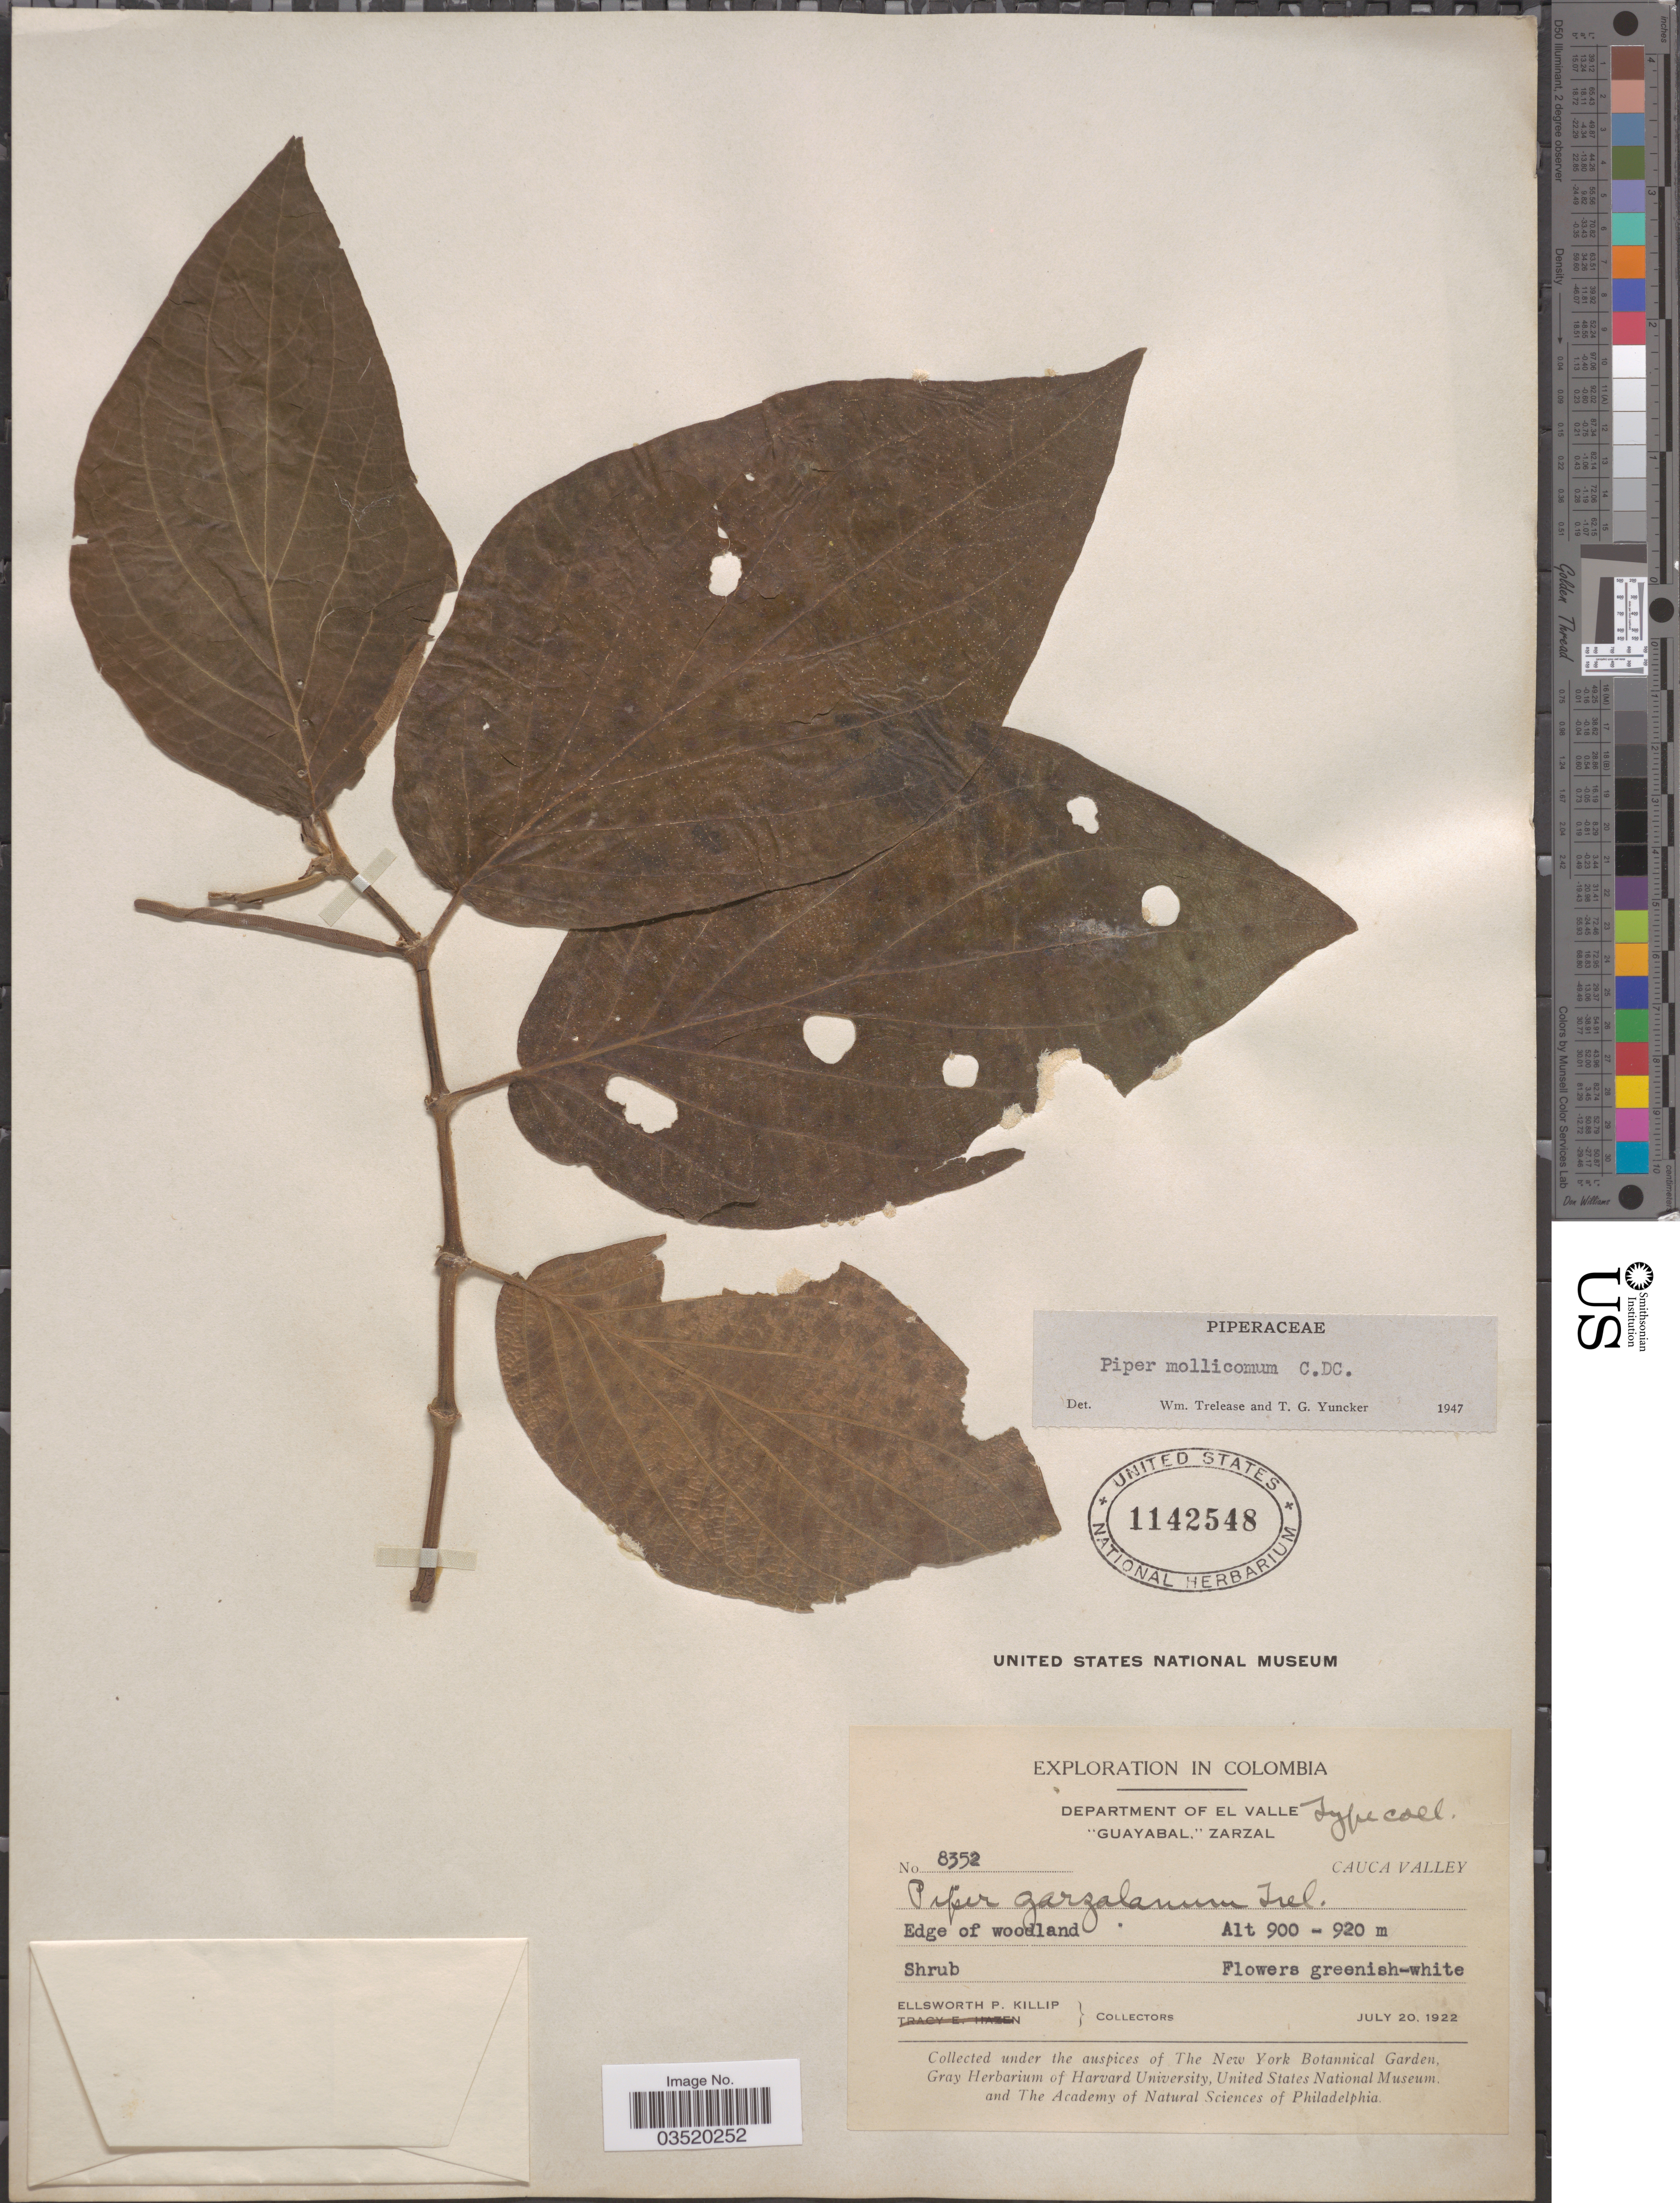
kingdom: Plantae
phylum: Tracheophyta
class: Magnoliopsida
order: Piperales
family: Piperaceae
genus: Piper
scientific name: Piper mollicomum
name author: Kunth ex Steud.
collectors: E. P. Killip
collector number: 8352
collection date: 1922-07-20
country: Colombia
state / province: Valle del Cauca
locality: Department of El Valle. "Guayabal," Zarzal. Cauca Valley.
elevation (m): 900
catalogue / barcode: US 1142548